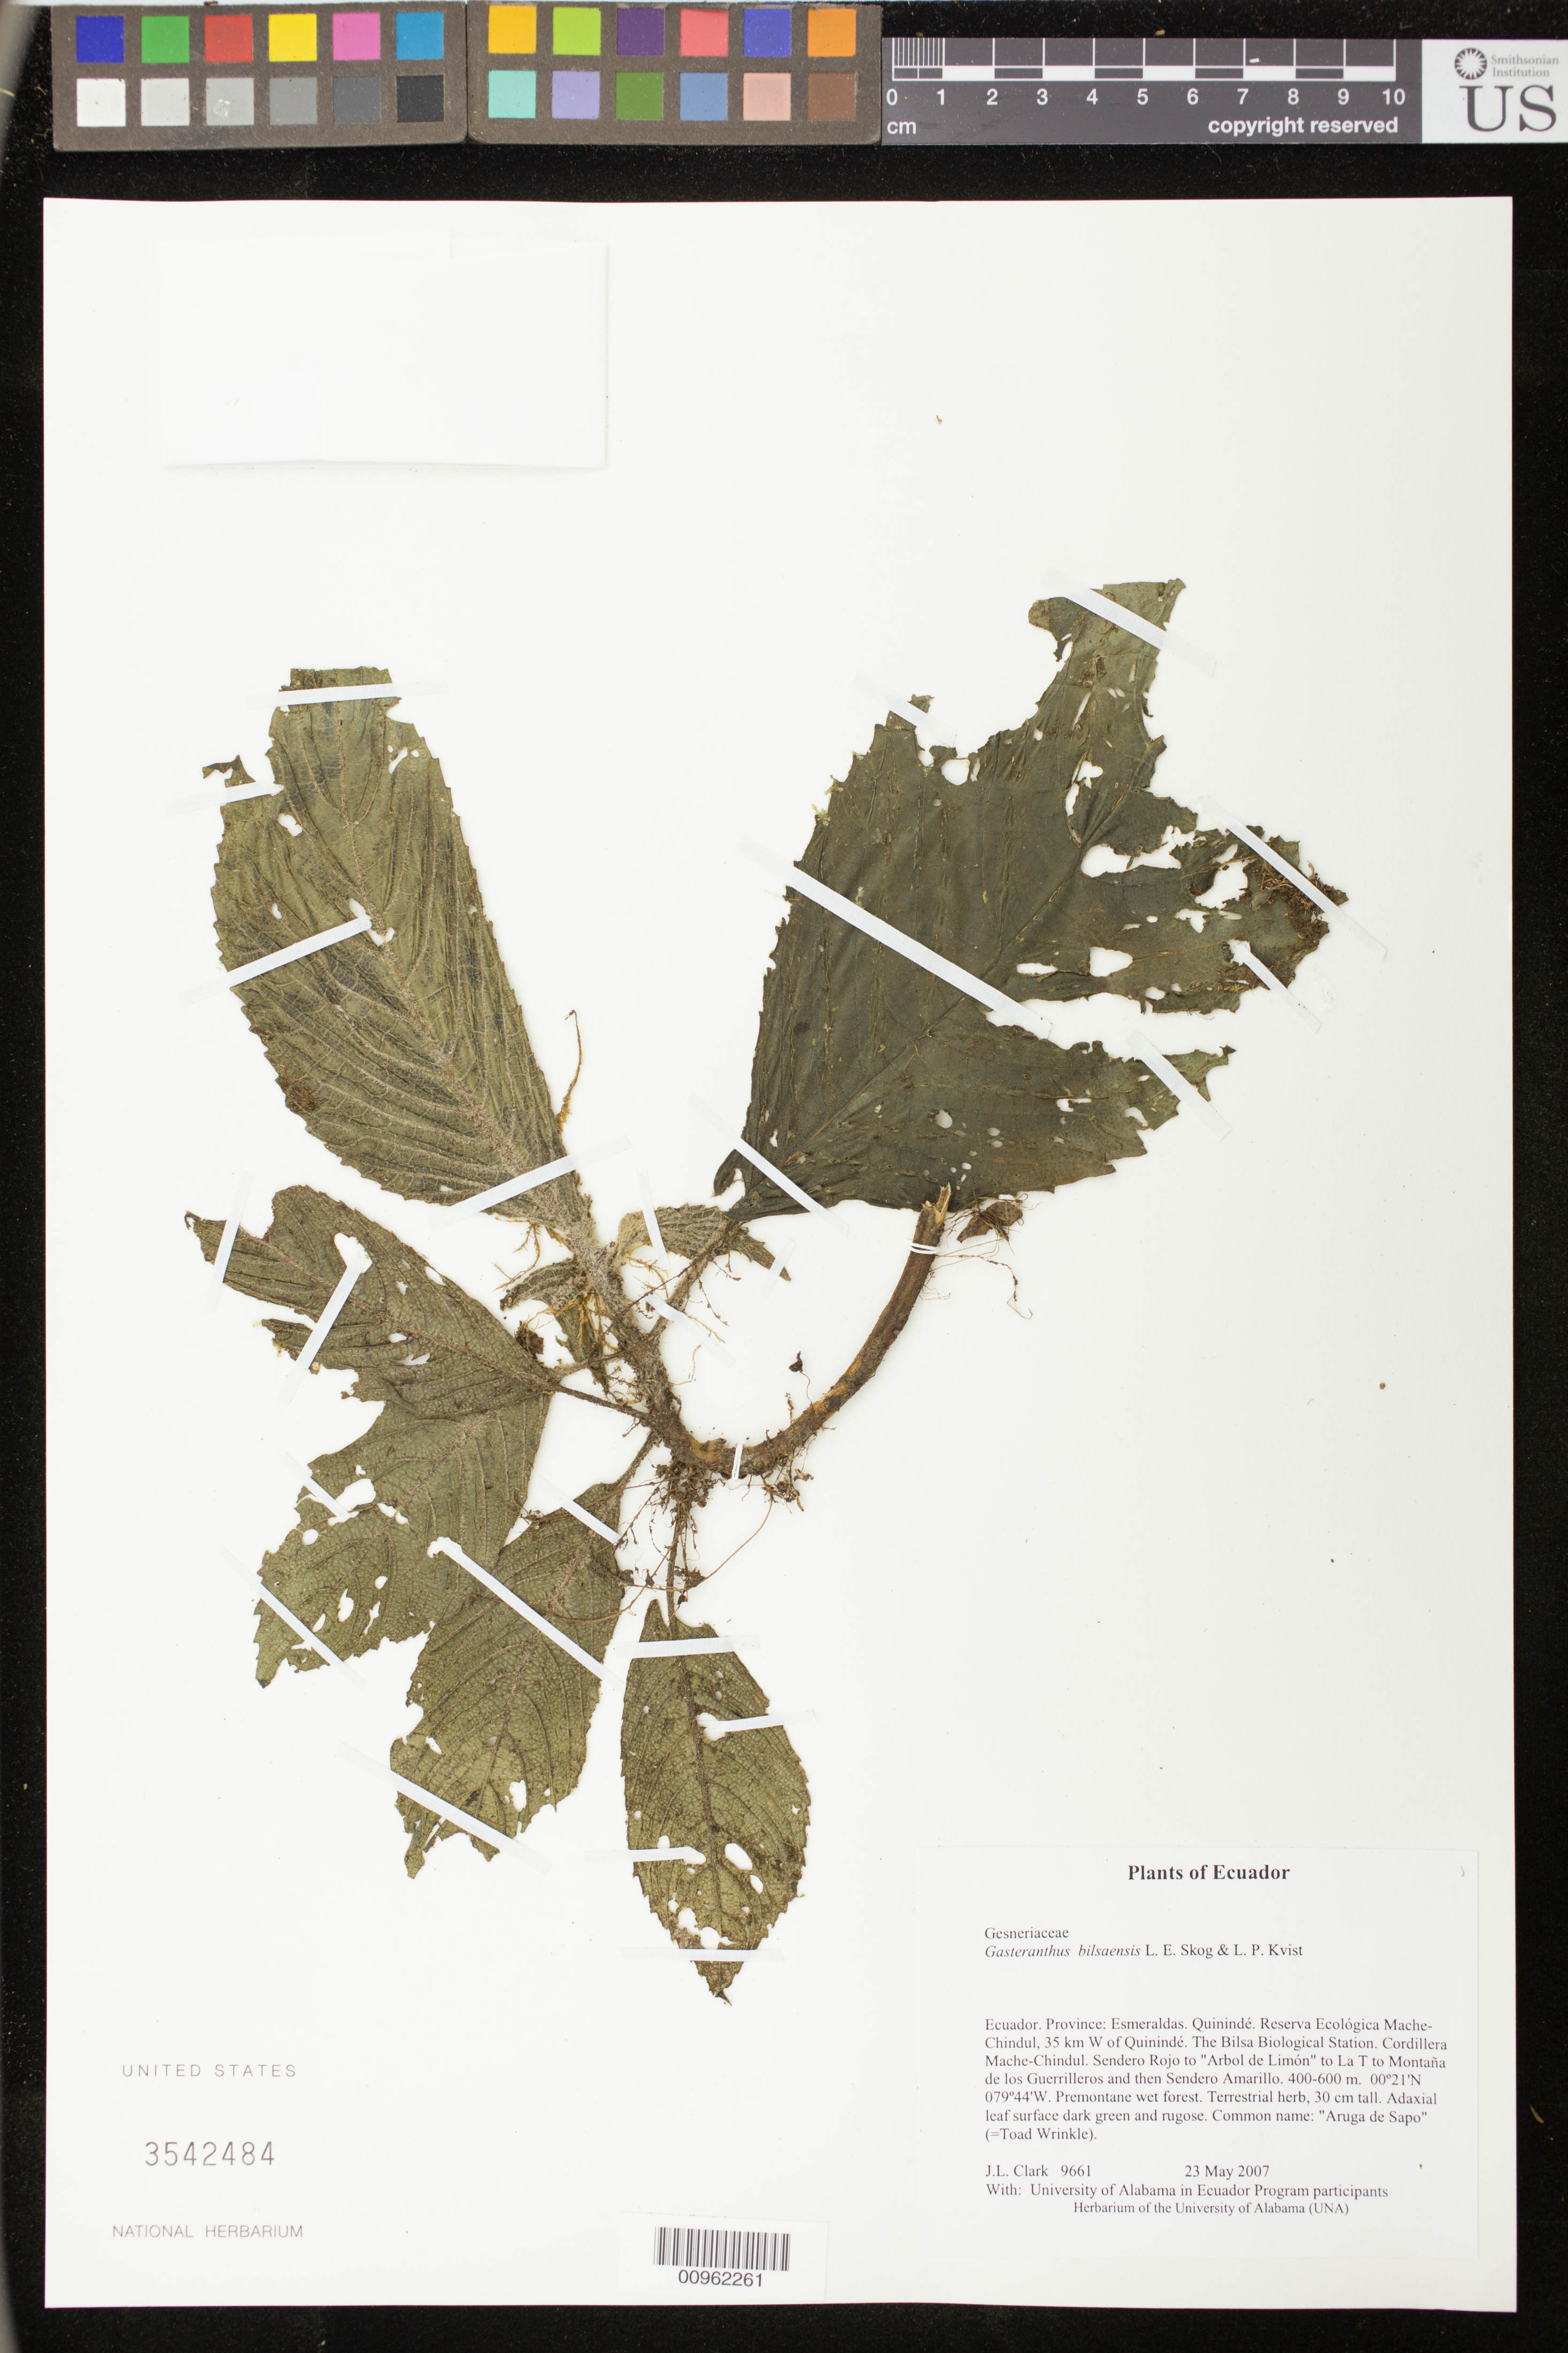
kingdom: Plantae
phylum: Tracheophyta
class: Magnoliopsida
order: Lamiales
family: Gesneriaceae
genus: Gasteranthus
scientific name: Gasteranthus bilsaensis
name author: L.E. Skog & L.P. Kvist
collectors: J. L. Clark & University of Alabama in Ecuador Program participants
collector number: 9661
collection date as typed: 23 May 2007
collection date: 2007-05-23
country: Ecuador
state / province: Esmeraldas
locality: Quinindé. Reserva Ecológica Mache-Chindul, 35 km W of Quinindé. The Bilsa Biological Station. Cordillera Mache-Chindul. Sendero Rojo to "Arbol de Limón" to La T to Montaña de los Guerrilleros and then Sendero Amarillo.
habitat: Premontane wet forest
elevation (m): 400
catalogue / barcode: US 3542484